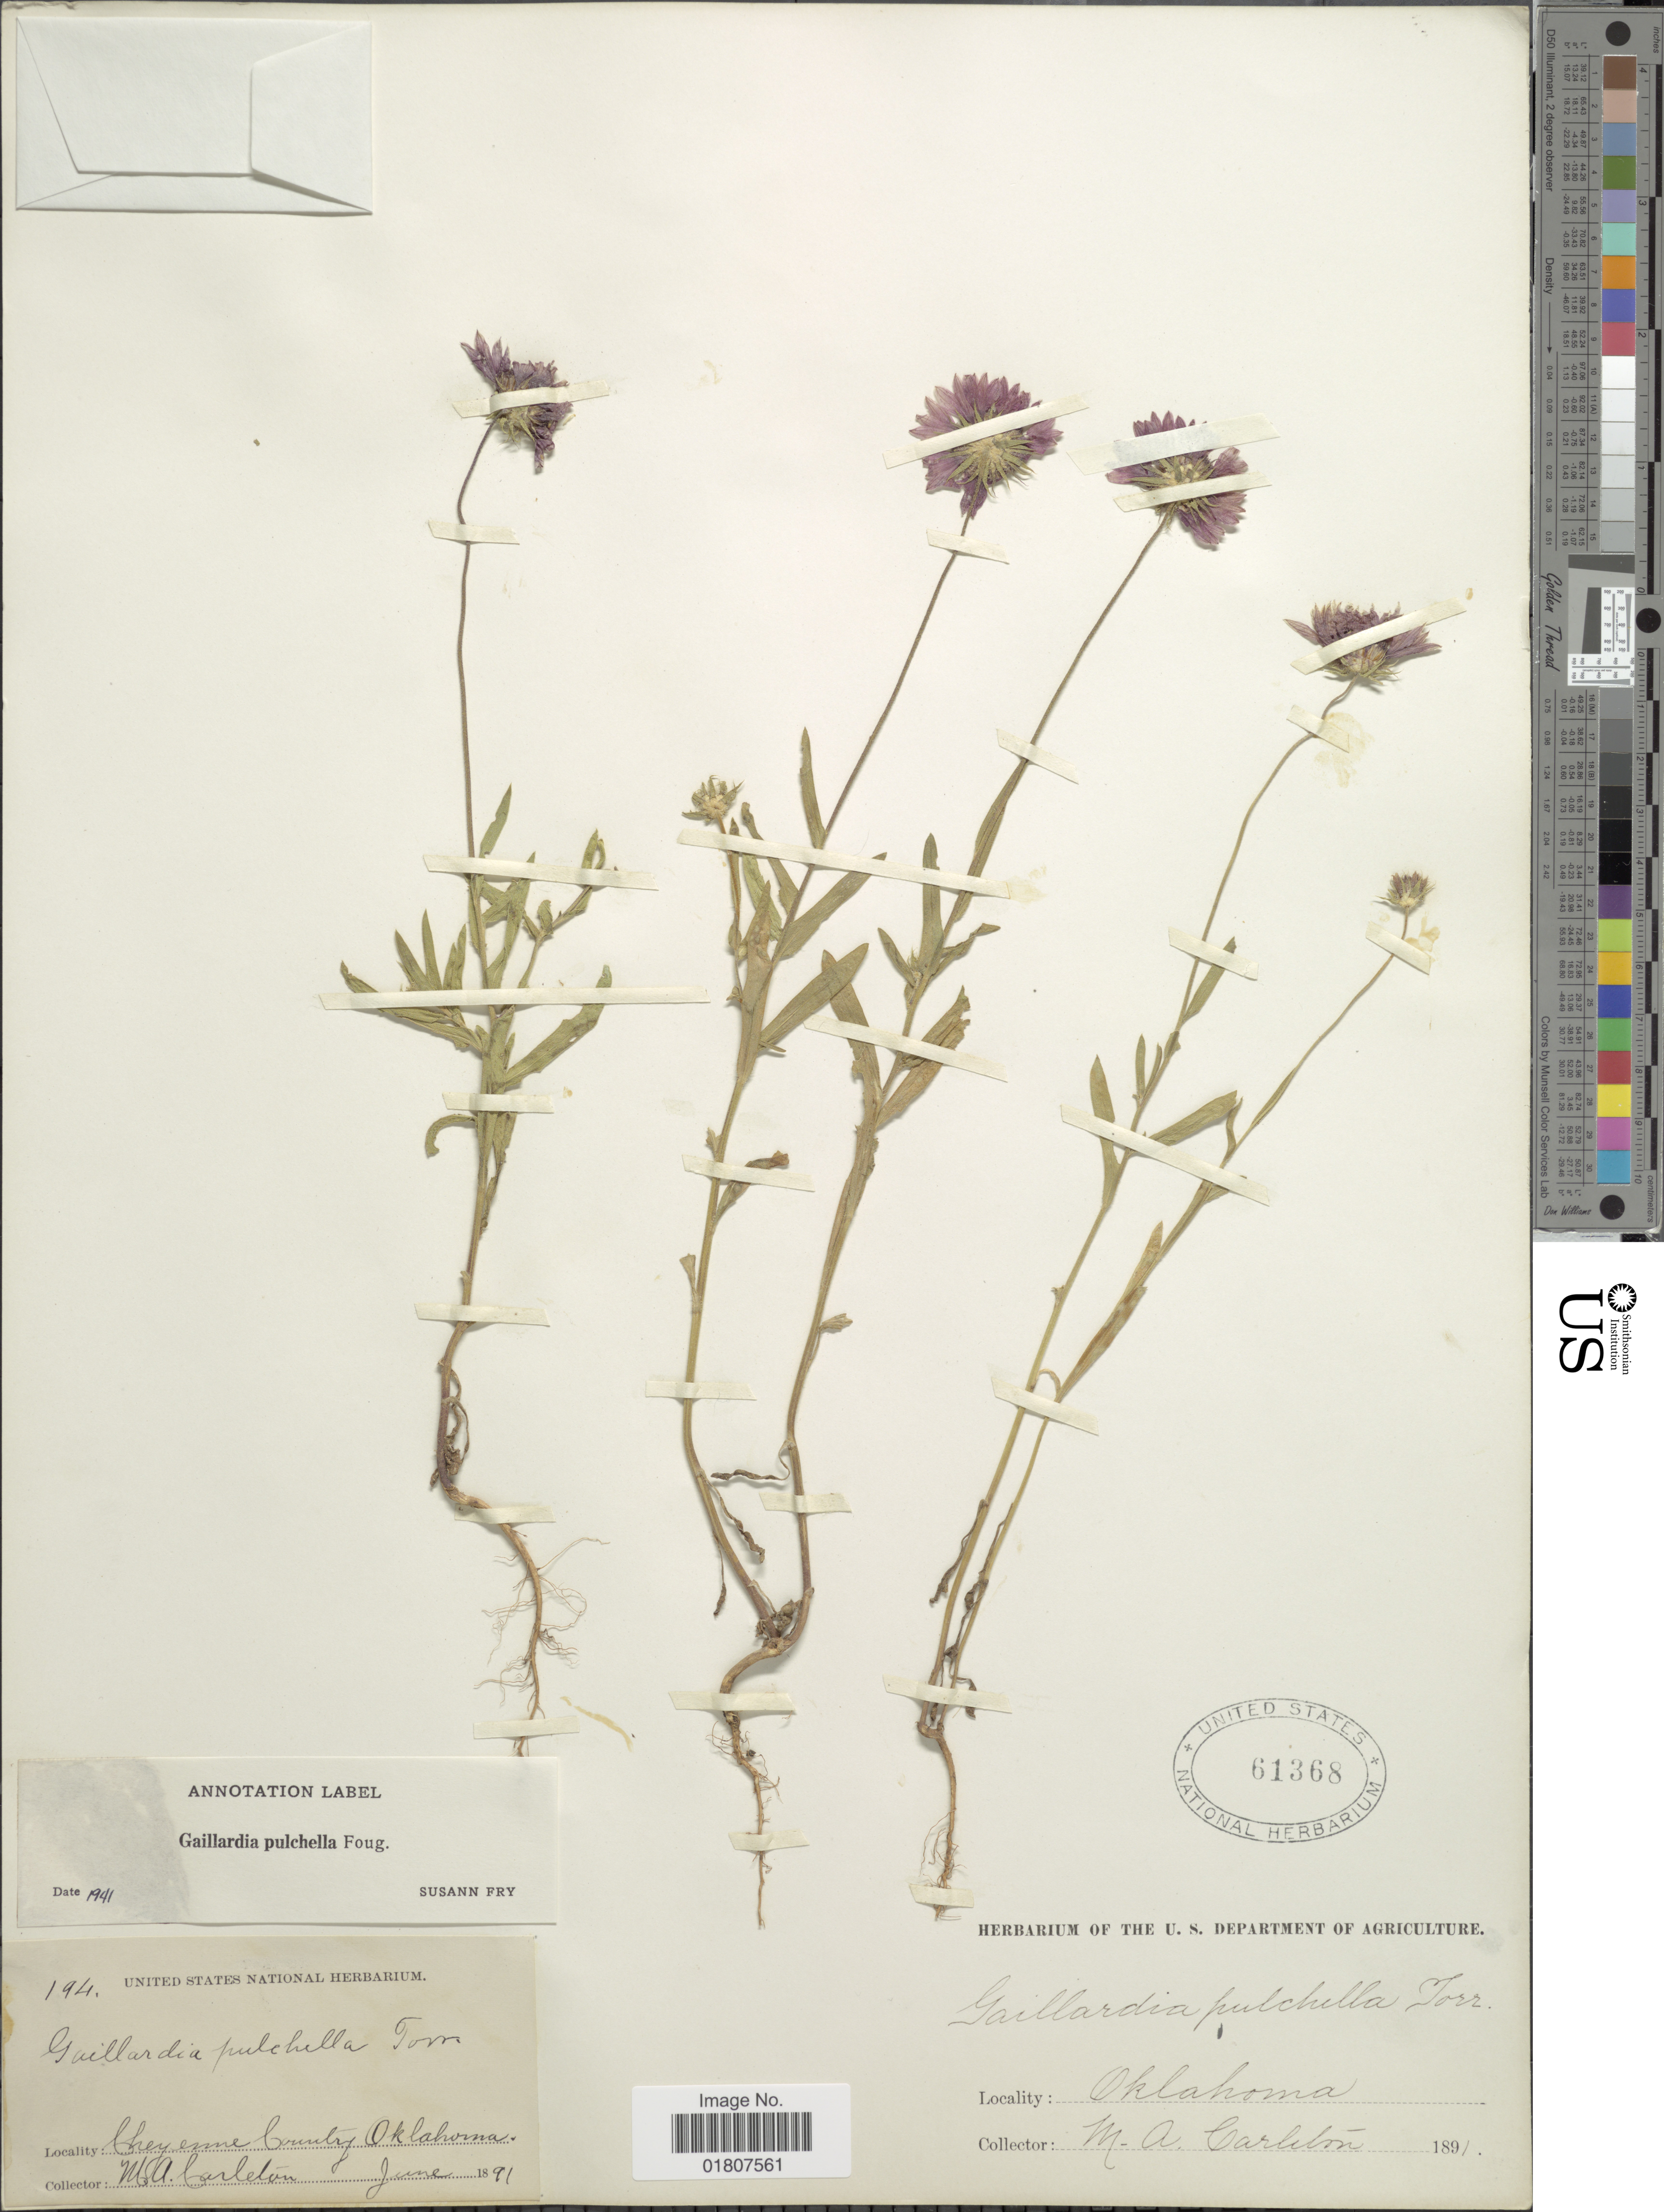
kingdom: Plantae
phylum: Tracheophyta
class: Magnoliopsida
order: Asterales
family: Asteraceae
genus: Gaillardia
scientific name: Gaillardia pulchella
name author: Foug.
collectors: M. A. Carleton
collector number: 194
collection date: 1891-06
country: United States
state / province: Oklahoma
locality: Cheyenne County, Oklahoma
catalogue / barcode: US 61368